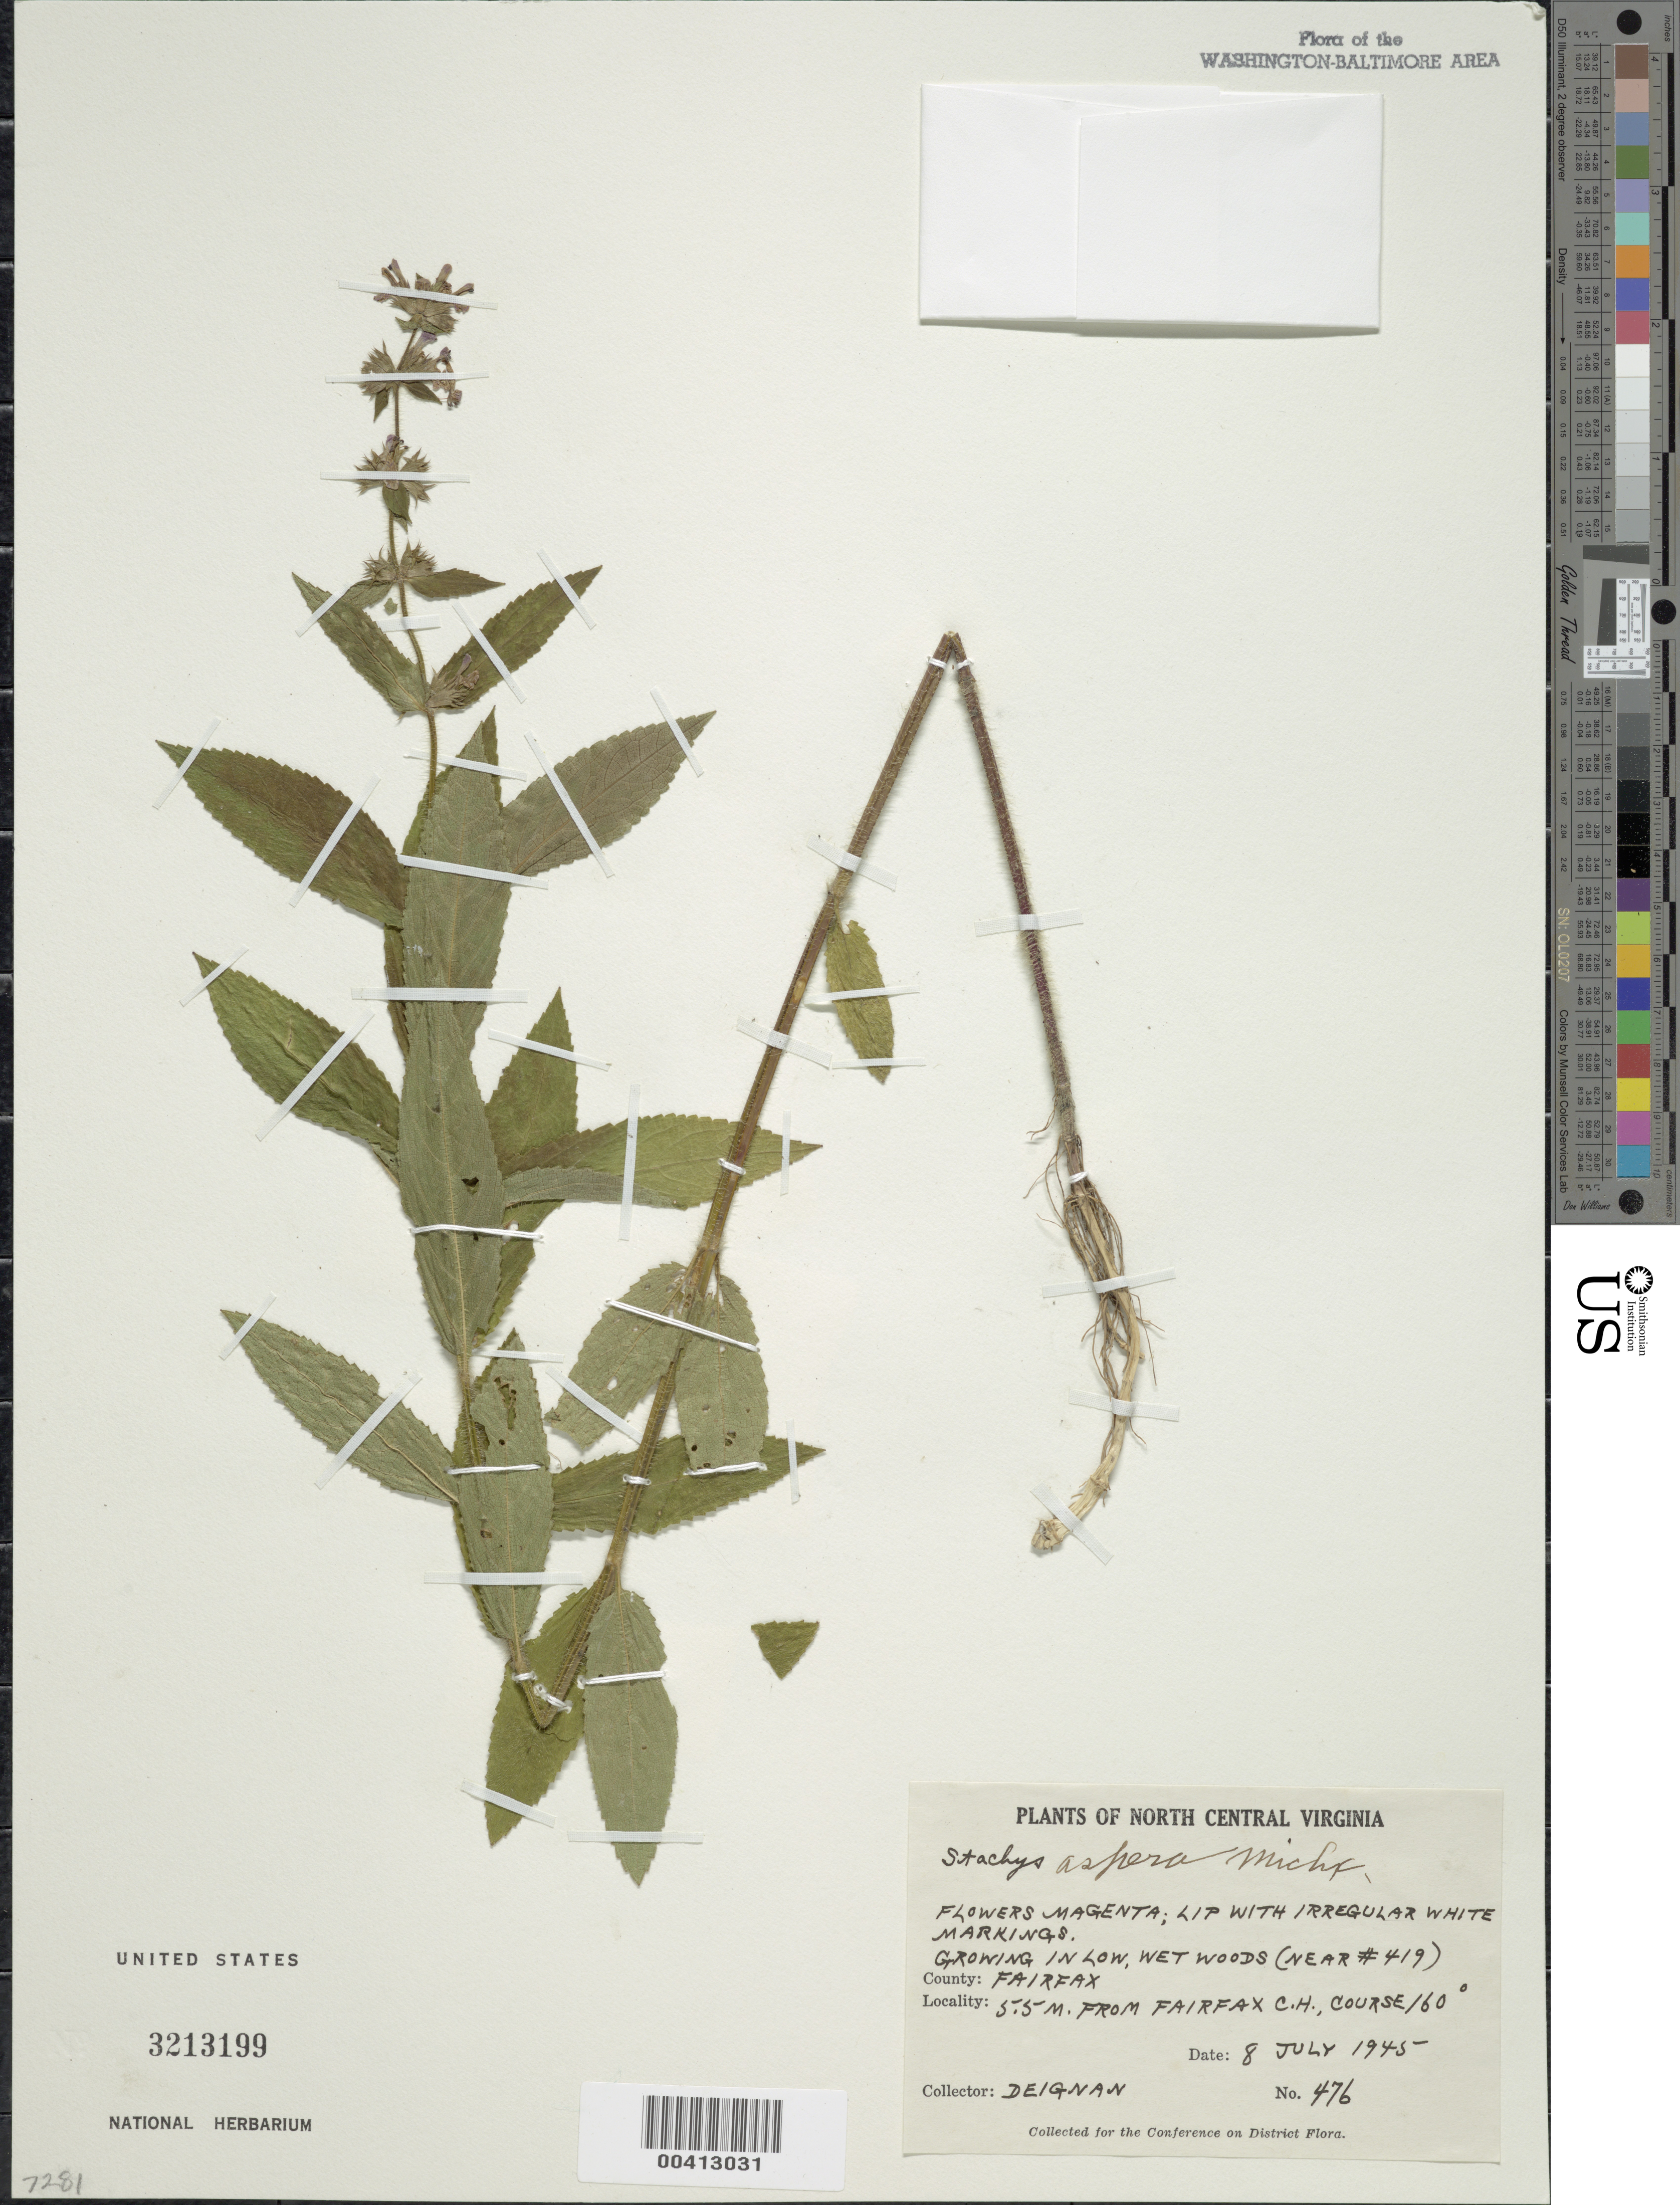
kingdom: Plantae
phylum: Tracheophyta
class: Magnoliopsida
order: Lamiales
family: Lamiaceae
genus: Stachys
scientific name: Stachys aspera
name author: Michx.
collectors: H. Deignan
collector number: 476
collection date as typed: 08 Jul 1945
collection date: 1945-07-08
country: United States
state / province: Virginia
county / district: Fairfax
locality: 5.5 miles from Fairfax County Courthouse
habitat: In low wet woods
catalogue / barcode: US 3213199